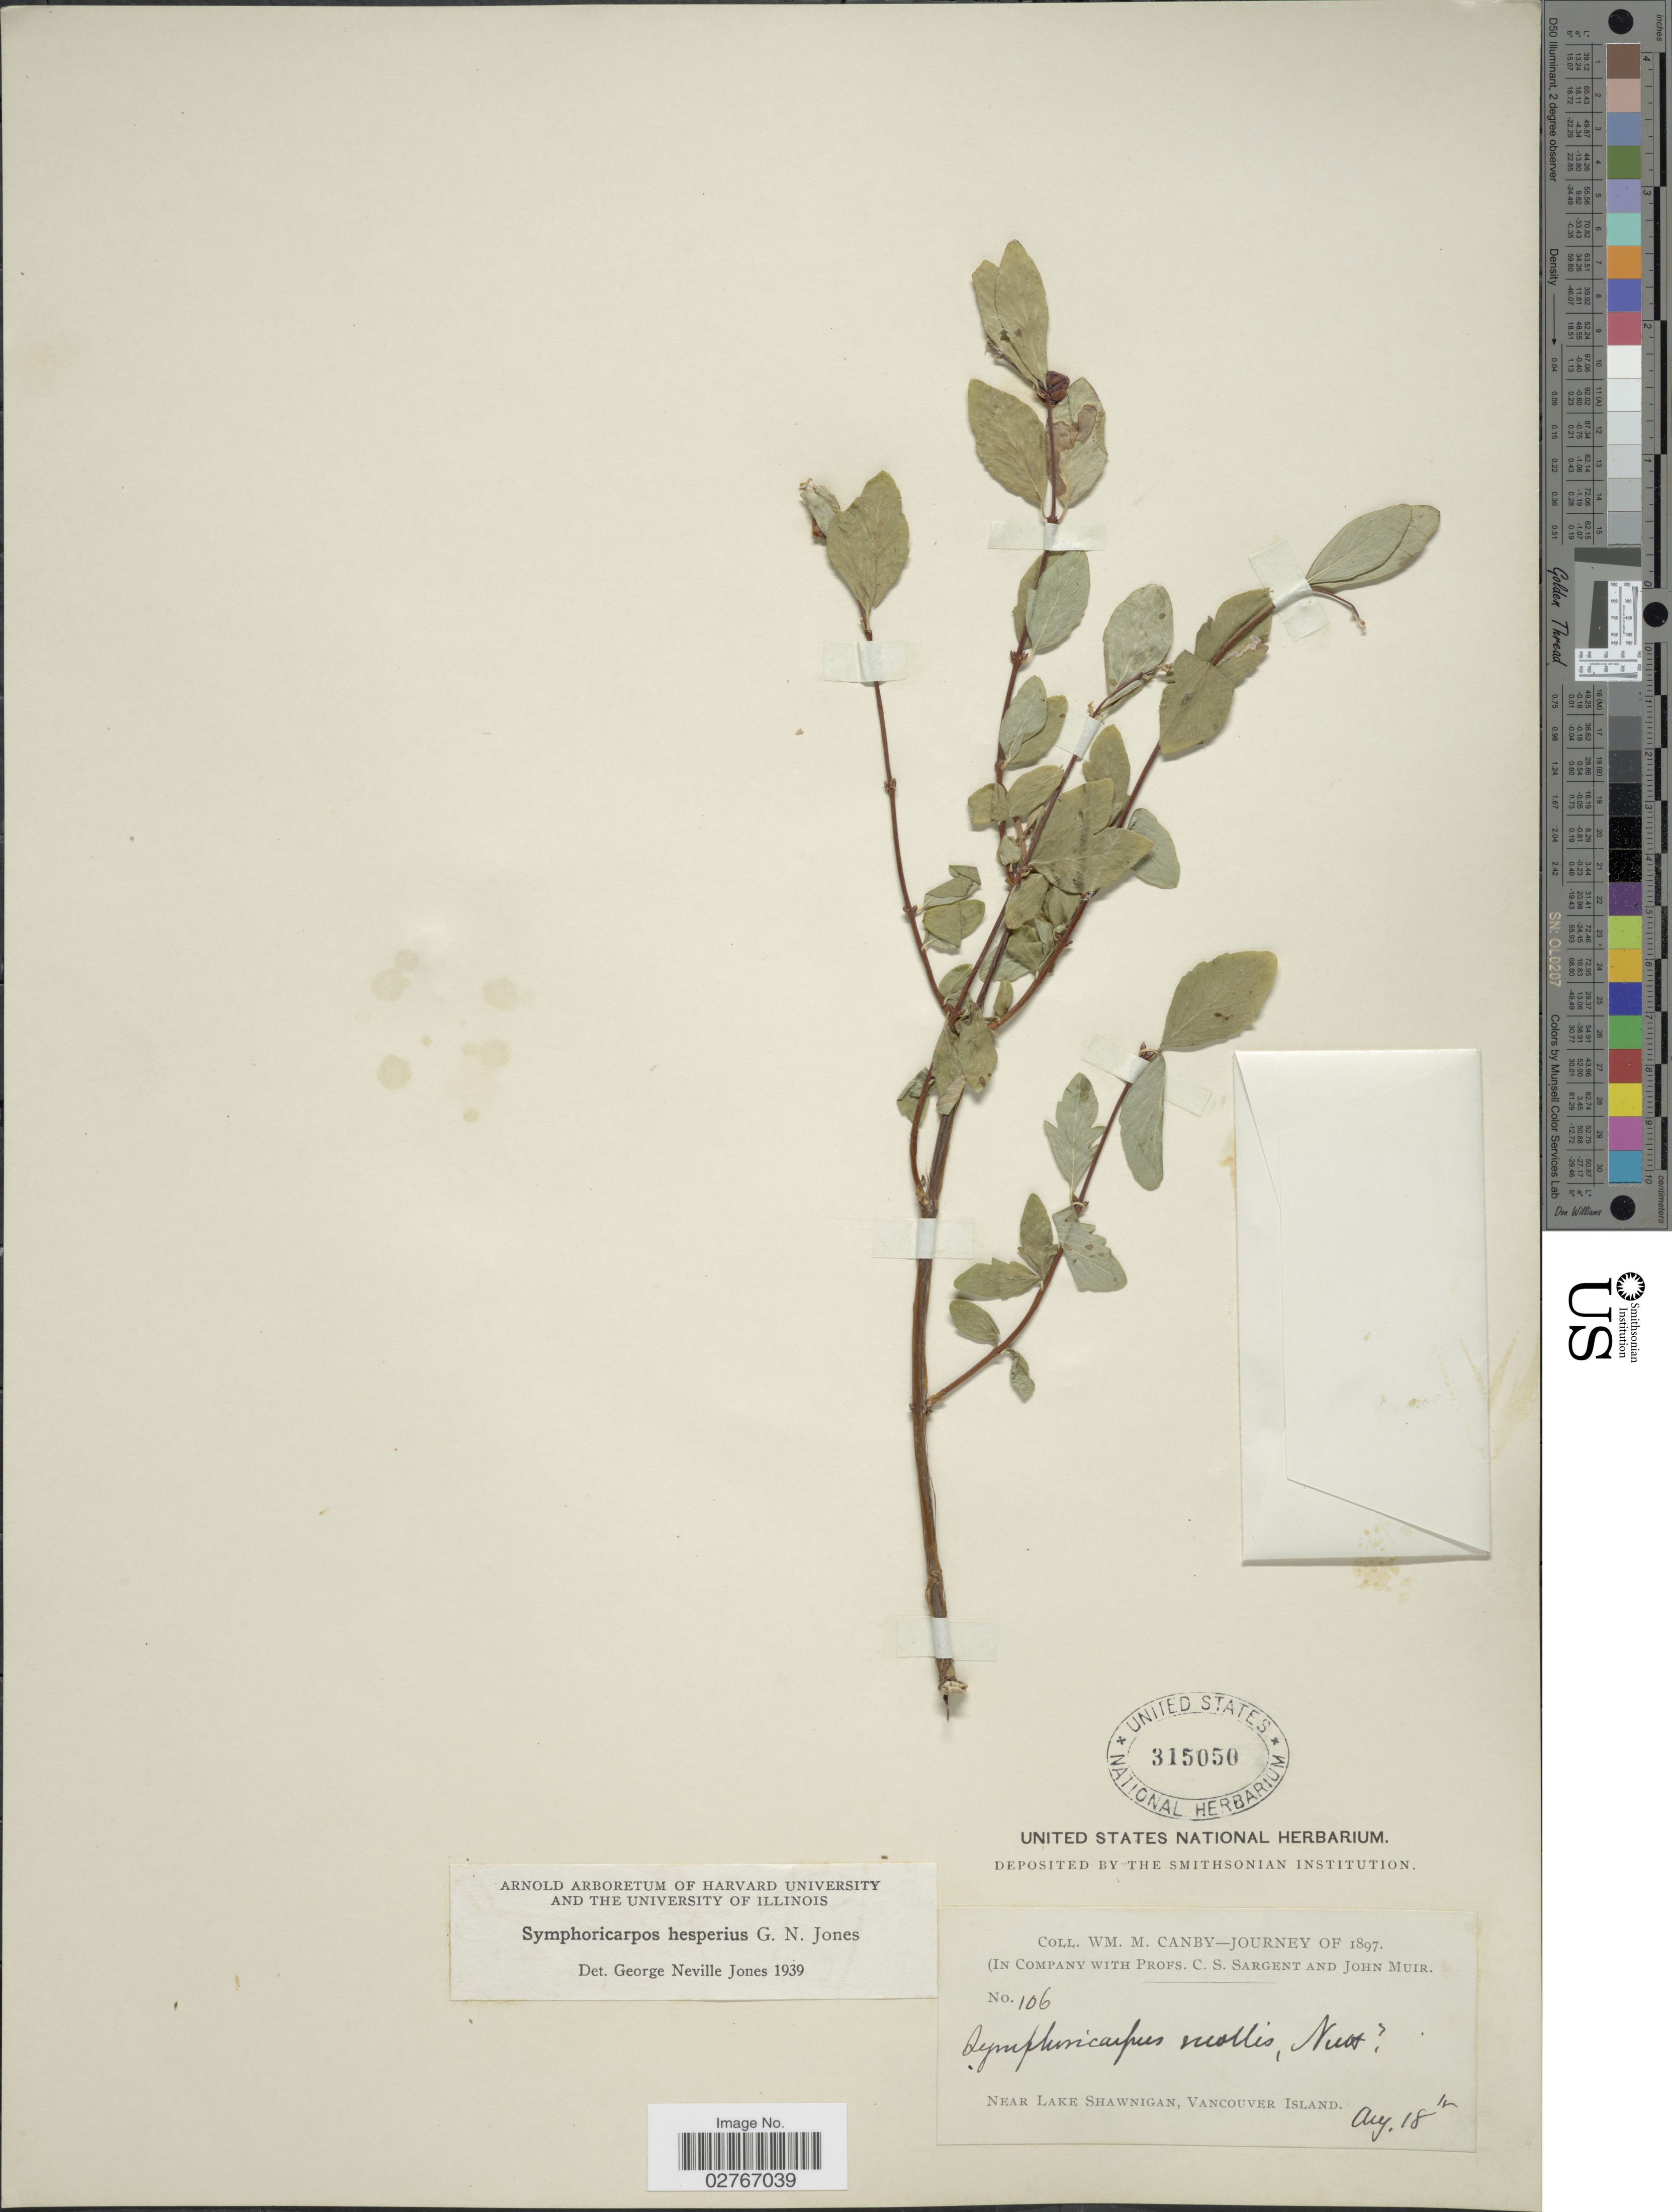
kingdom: Plantae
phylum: Tracheophyta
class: Magnoliopsida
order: Dipsacales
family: Caprifoliaceae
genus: Symphoricarpos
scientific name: Symphoricarpos hesperius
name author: G.N. Jones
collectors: W. M. Canby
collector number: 106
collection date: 1897-08-18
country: Canada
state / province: British Columbia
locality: Near Lake Shawnigan, Vancouver Island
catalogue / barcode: US 315050